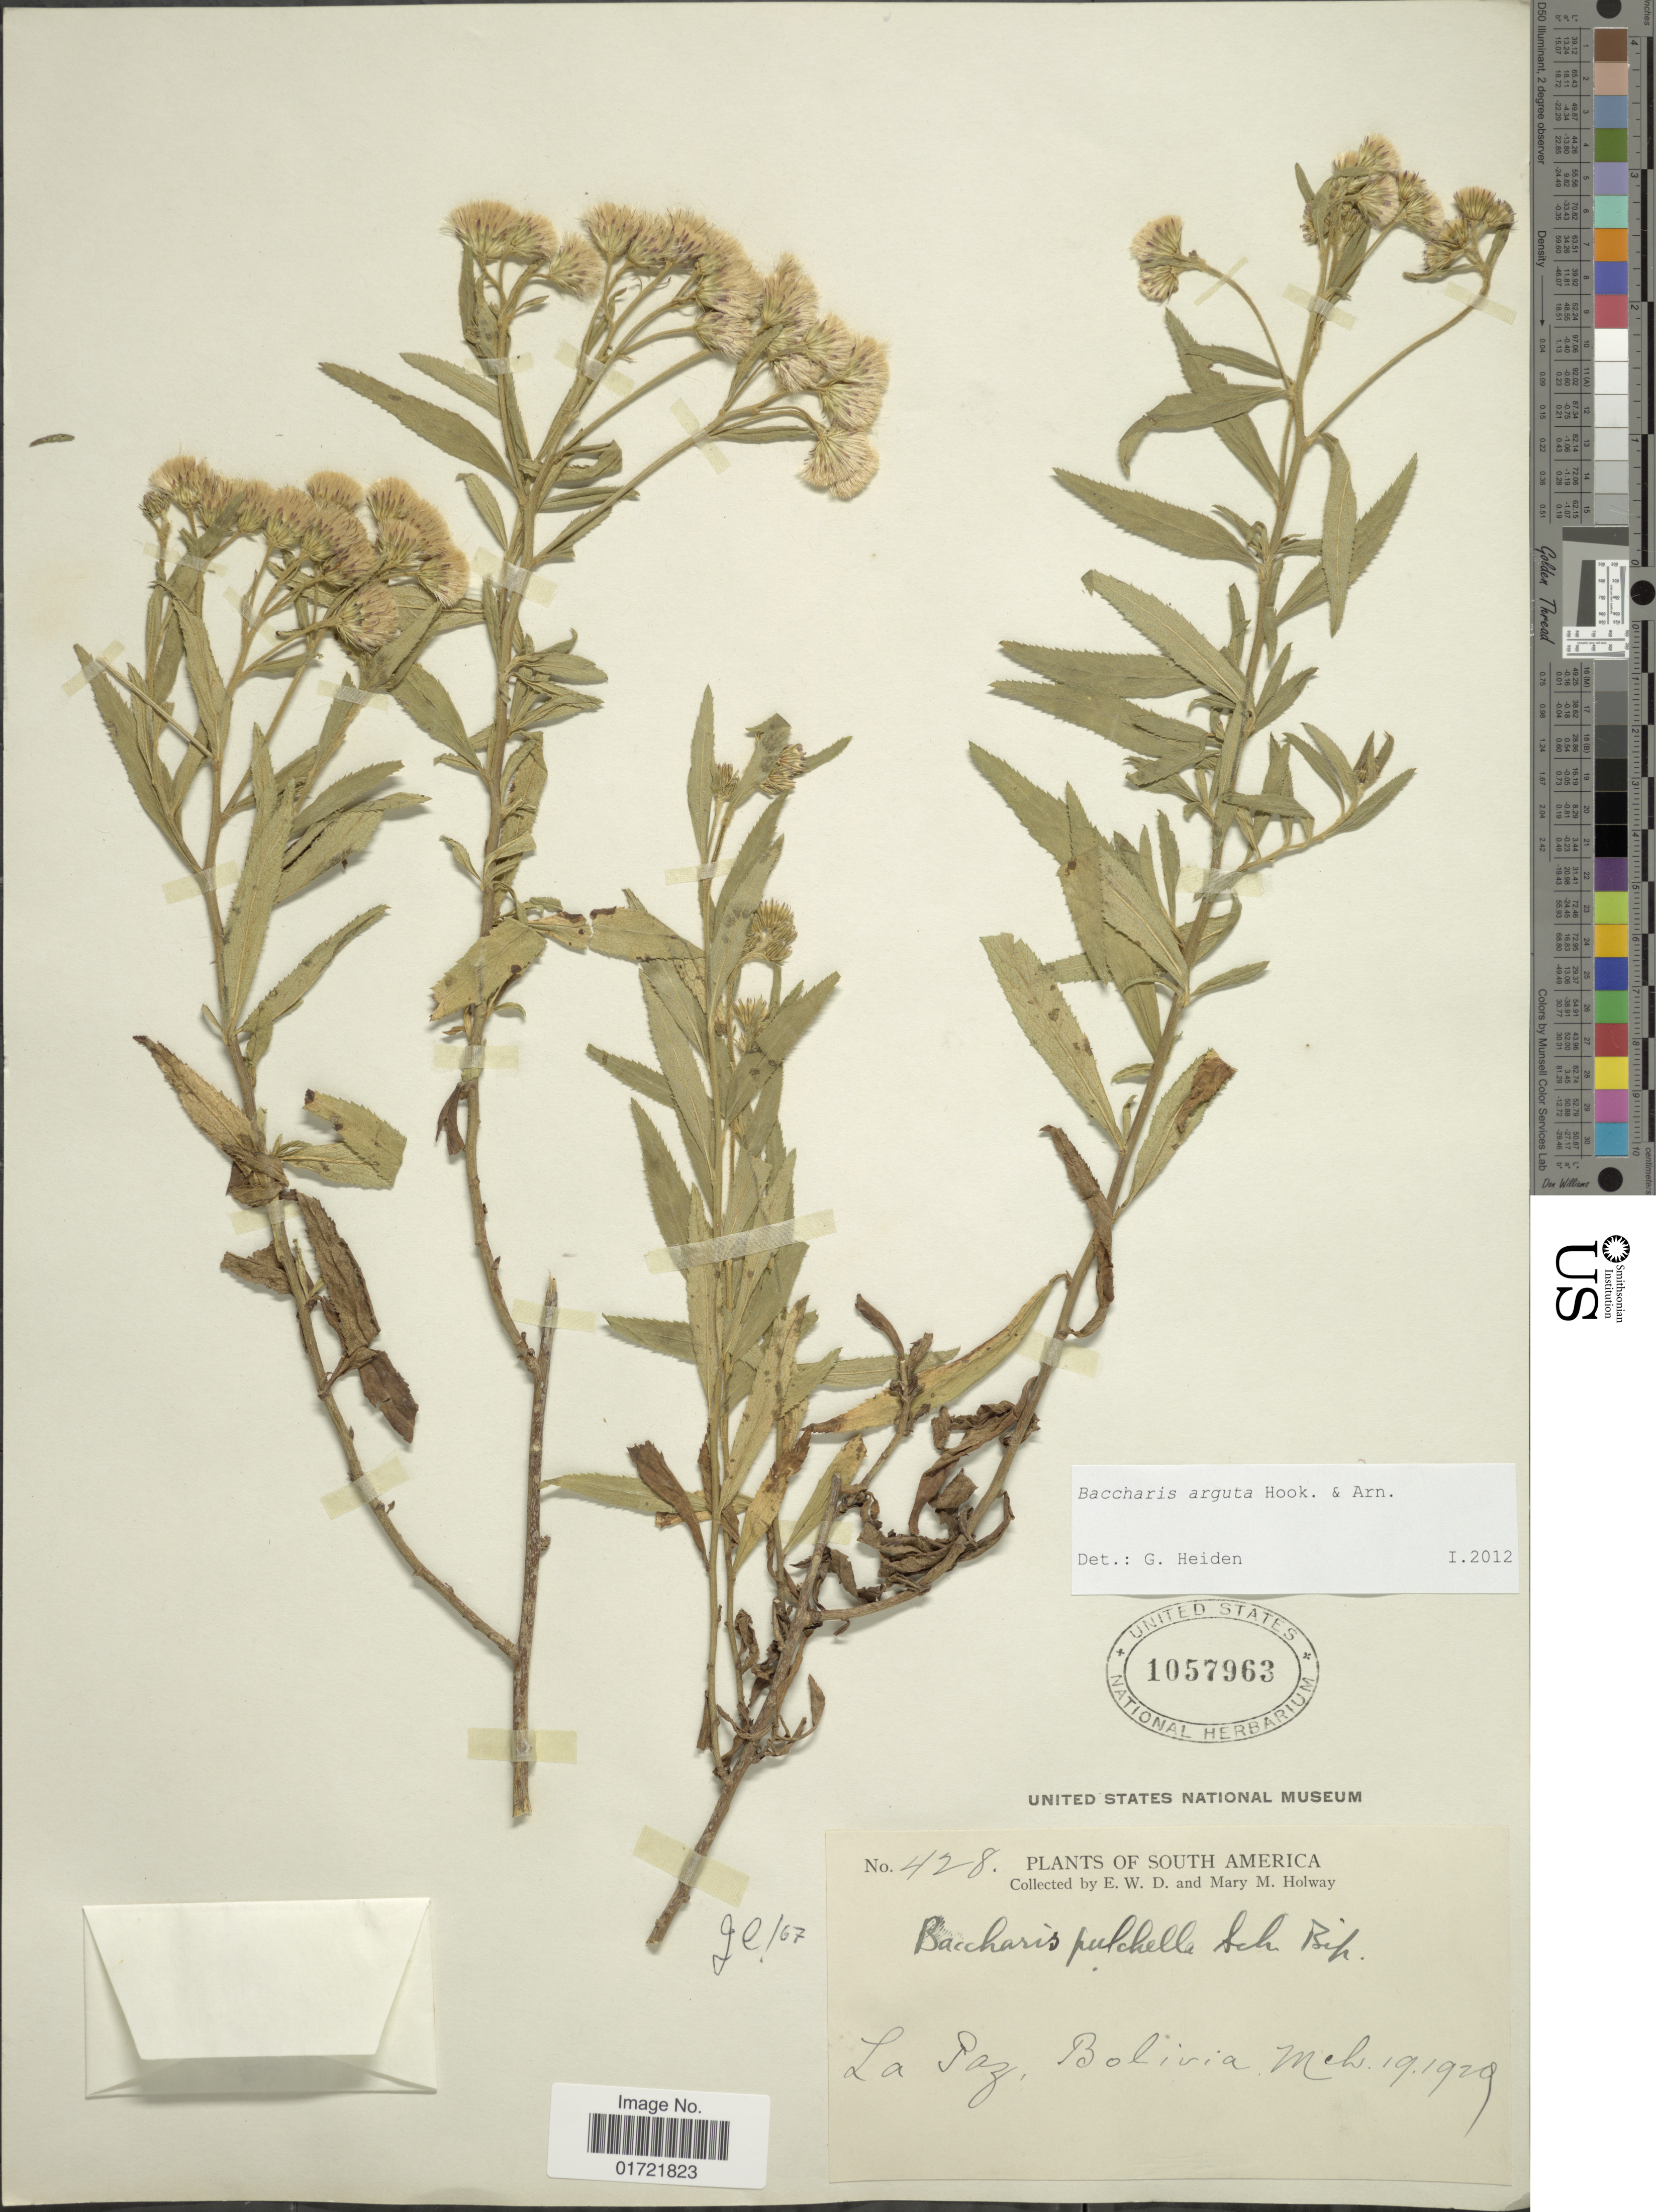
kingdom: Plantae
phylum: Tracheophyta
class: Magnoliopsida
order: Asterales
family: Asteraceae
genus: Baccharis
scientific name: Baccharis arguta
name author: Gillies ex Hook. & Arn.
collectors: E. W. D. Holway & M. M. Holway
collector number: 428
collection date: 1928-03-19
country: Bolivia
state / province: La Paz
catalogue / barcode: US 1057963